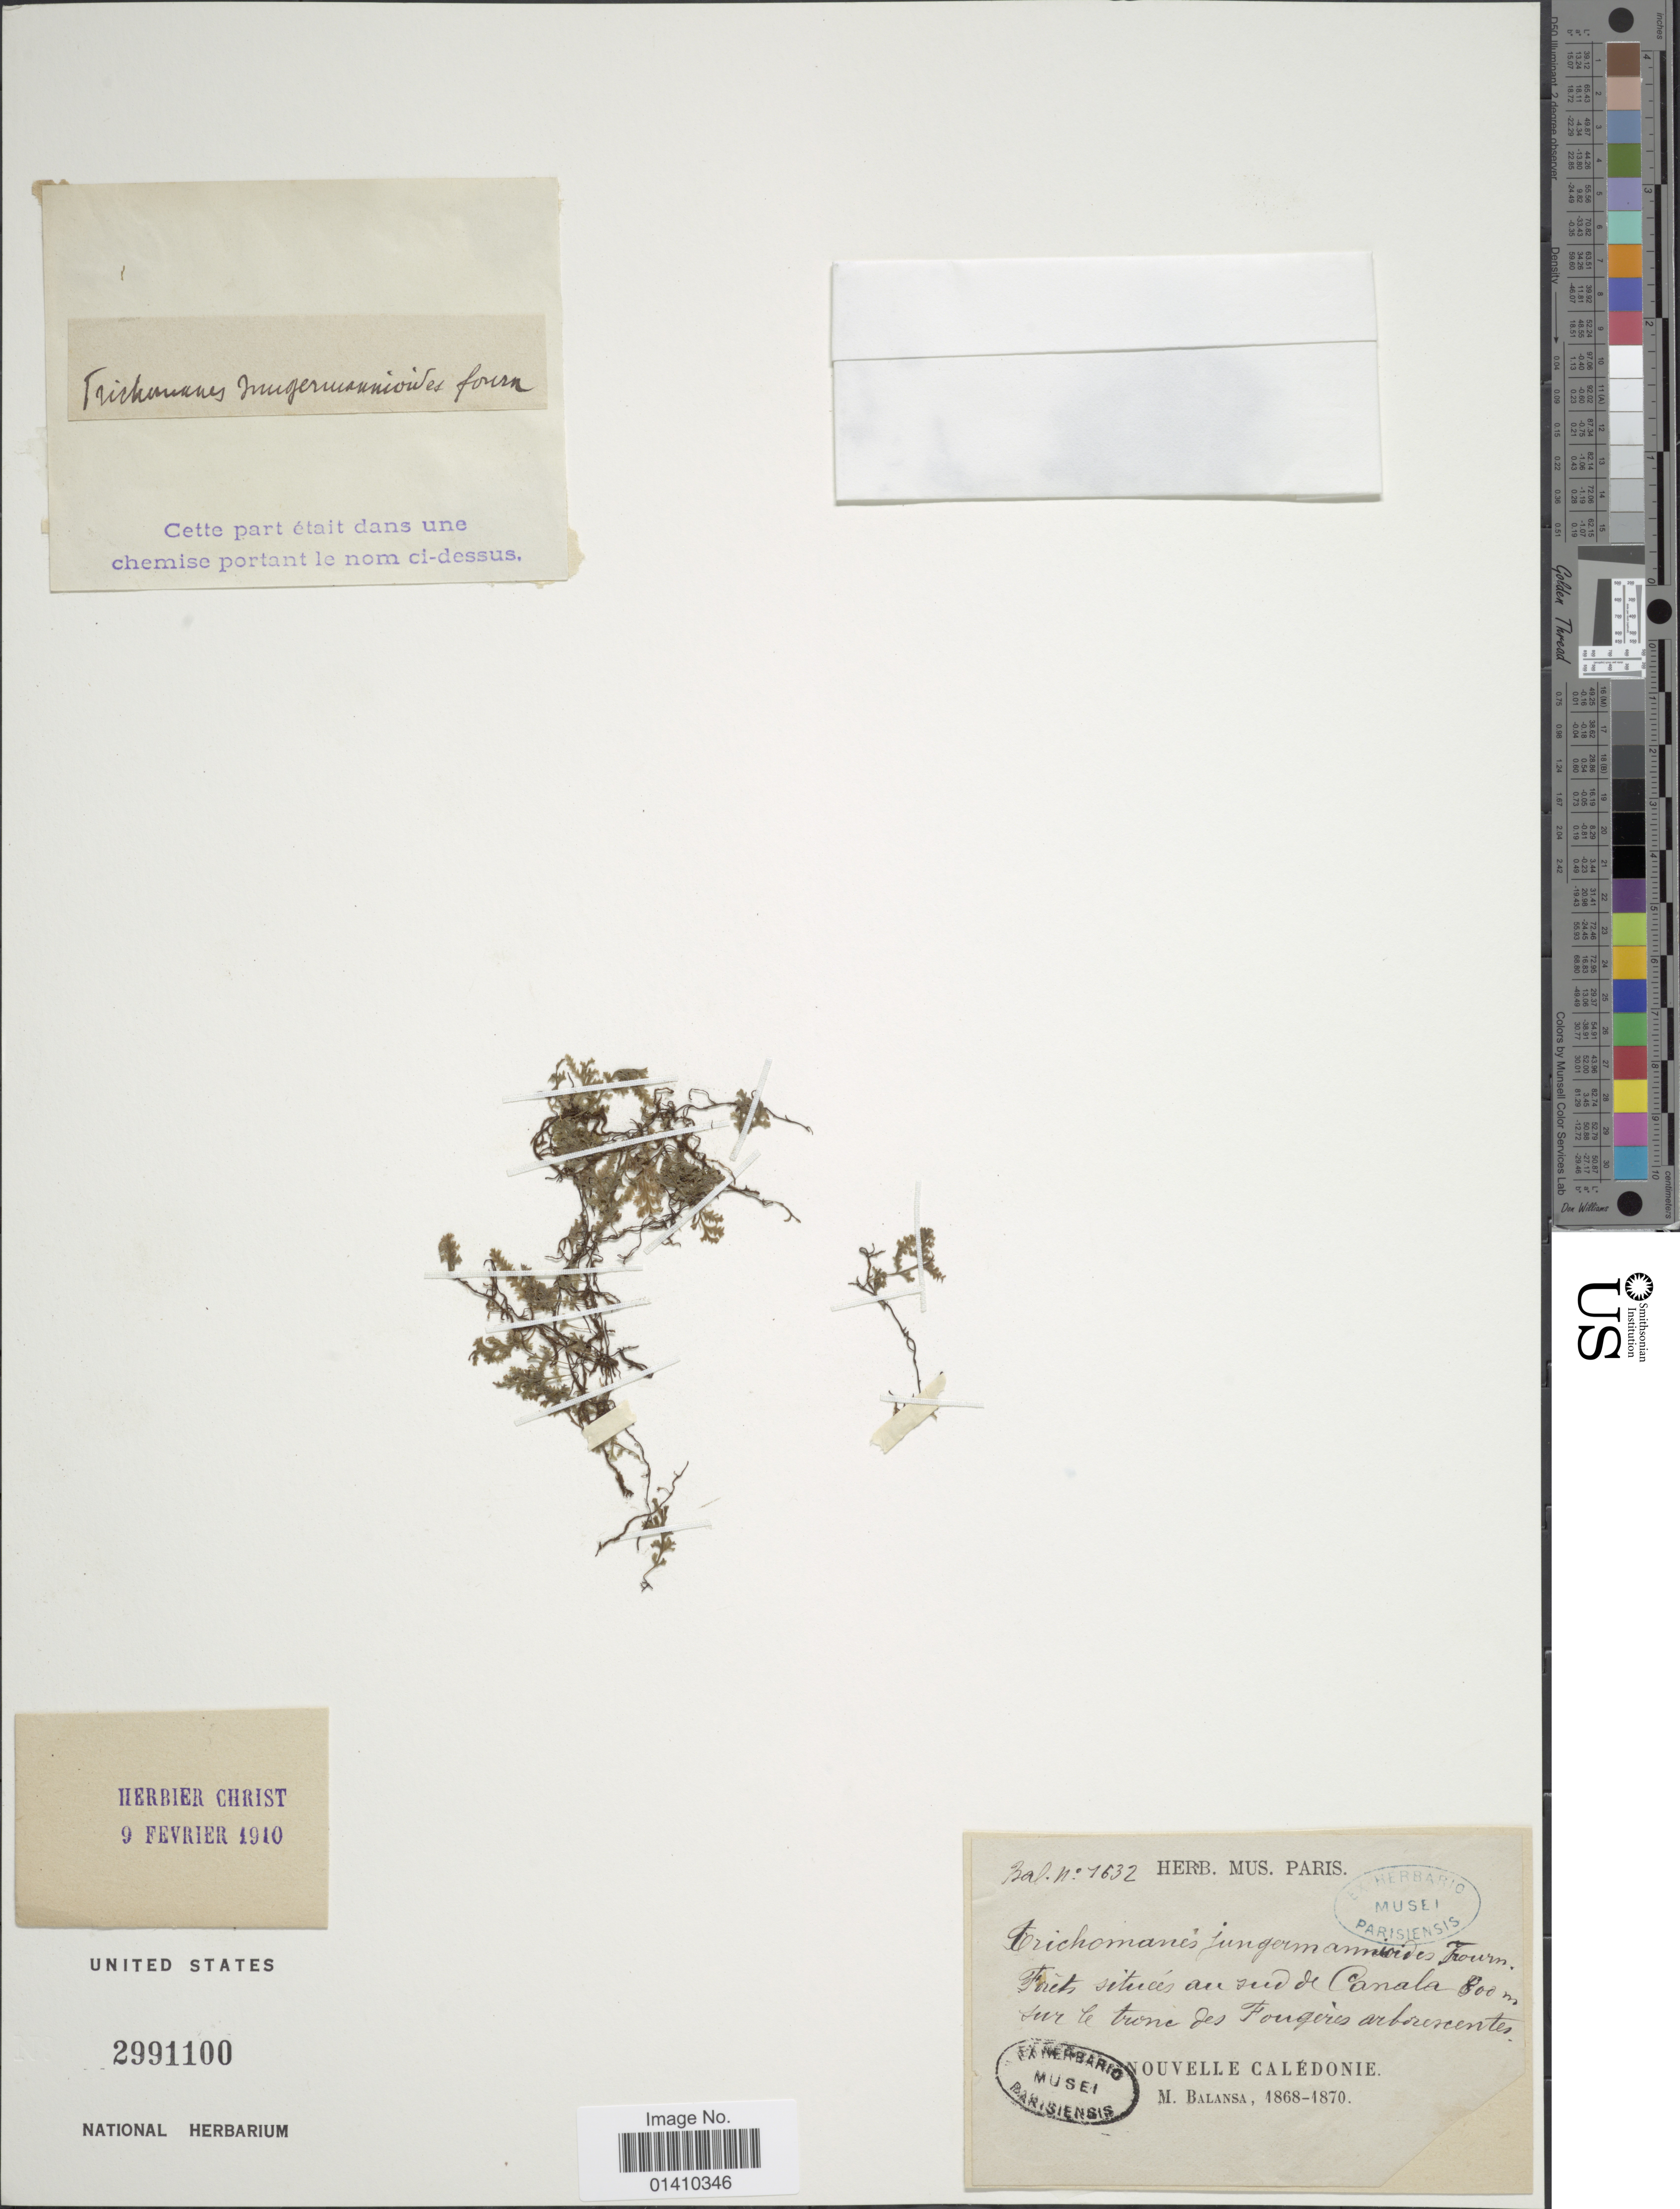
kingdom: Plantae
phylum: Tracheophyta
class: Polypodiopsida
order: Hymenophyllales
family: Hymenophyllaceae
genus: Polyphlebium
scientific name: Polyphlebium jungermannioides (E. Fourn.) comb. ined., 2015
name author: (E. Fourn.)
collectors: B. Balansa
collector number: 1632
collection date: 1868/1870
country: New Caledonia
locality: Friets sitiues au sud de Canala, sur le trone des Fougrers arborescentes [interpreted]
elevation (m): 800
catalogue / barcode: US 2991100